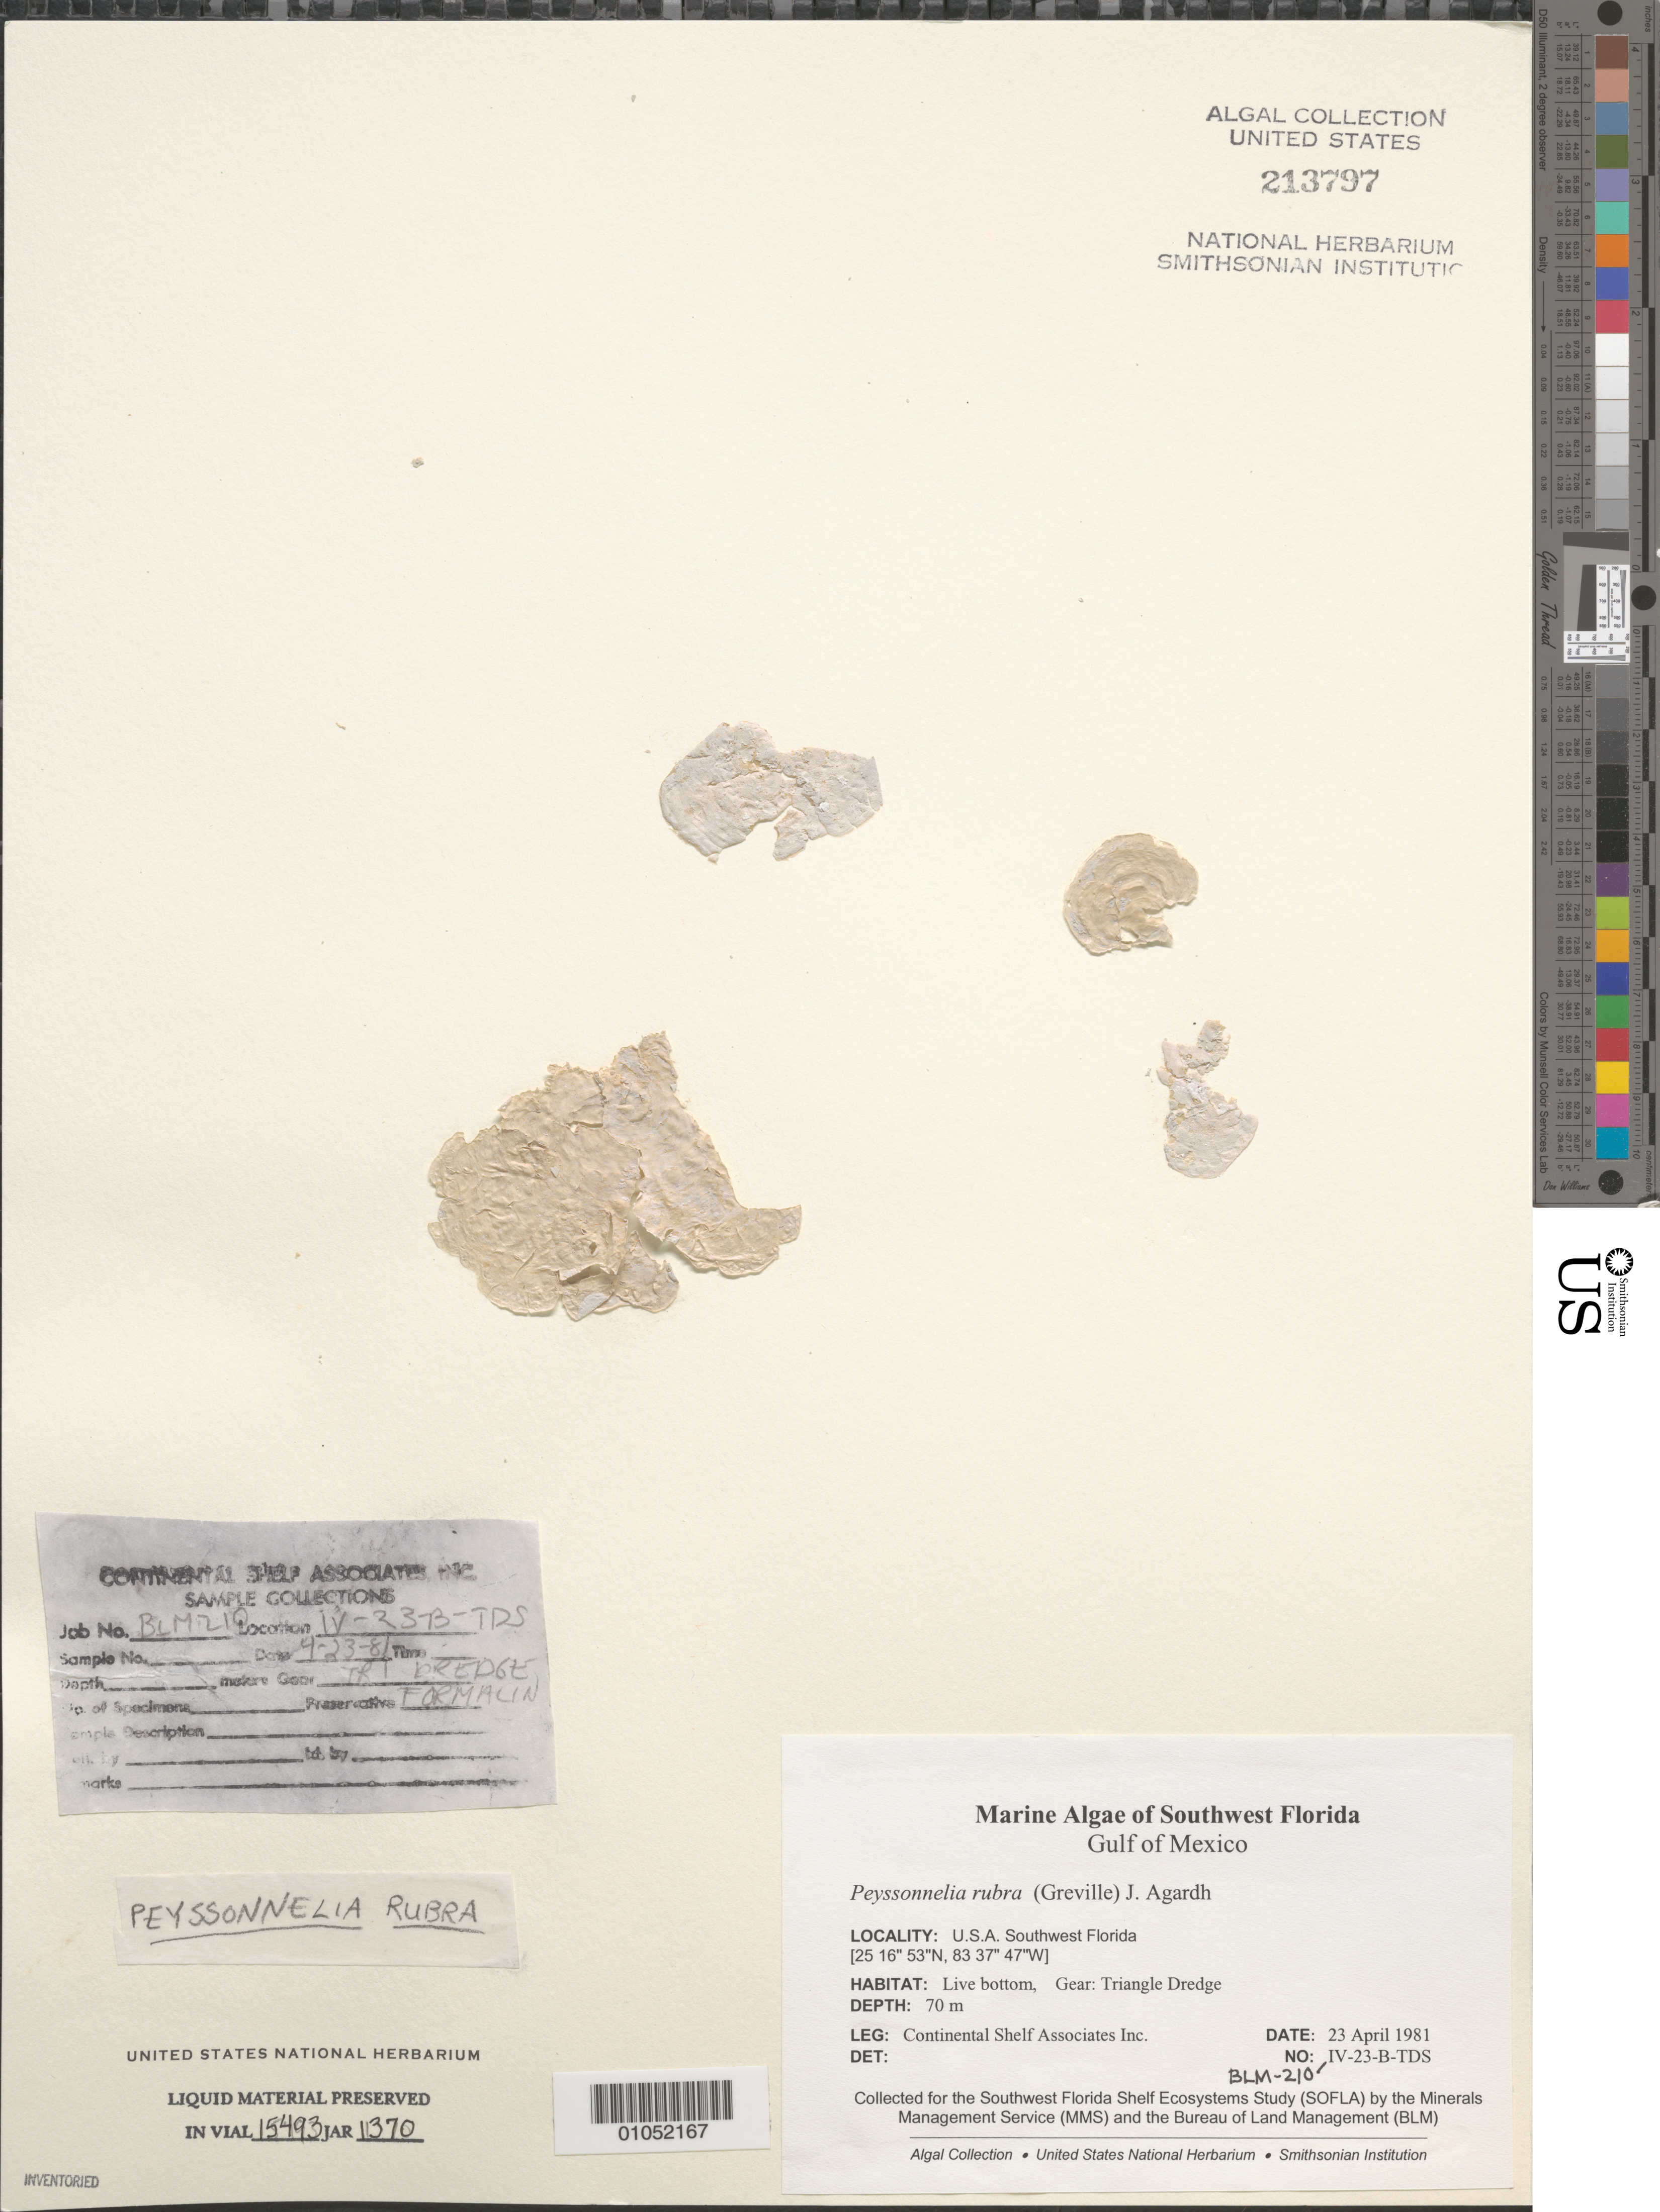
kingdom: Plantae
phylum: Rhodophyta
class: Florideophyceae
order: Peyssonneliales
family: Peyssonneliaceae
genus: Peyssonnelia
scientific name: Peyssonnelia rubra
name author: (Grev.) J. Agardh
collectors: Continental Shelf Associates for the MMS/BLM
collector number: BLM-210-IV-23-B-TDS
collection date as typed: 23 Apr 1981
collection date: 1981-04-23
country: United States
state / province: Florida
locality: Gulf of Mexico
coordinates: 25 16'53"N, 83 37'47"W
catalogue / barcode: US 213797